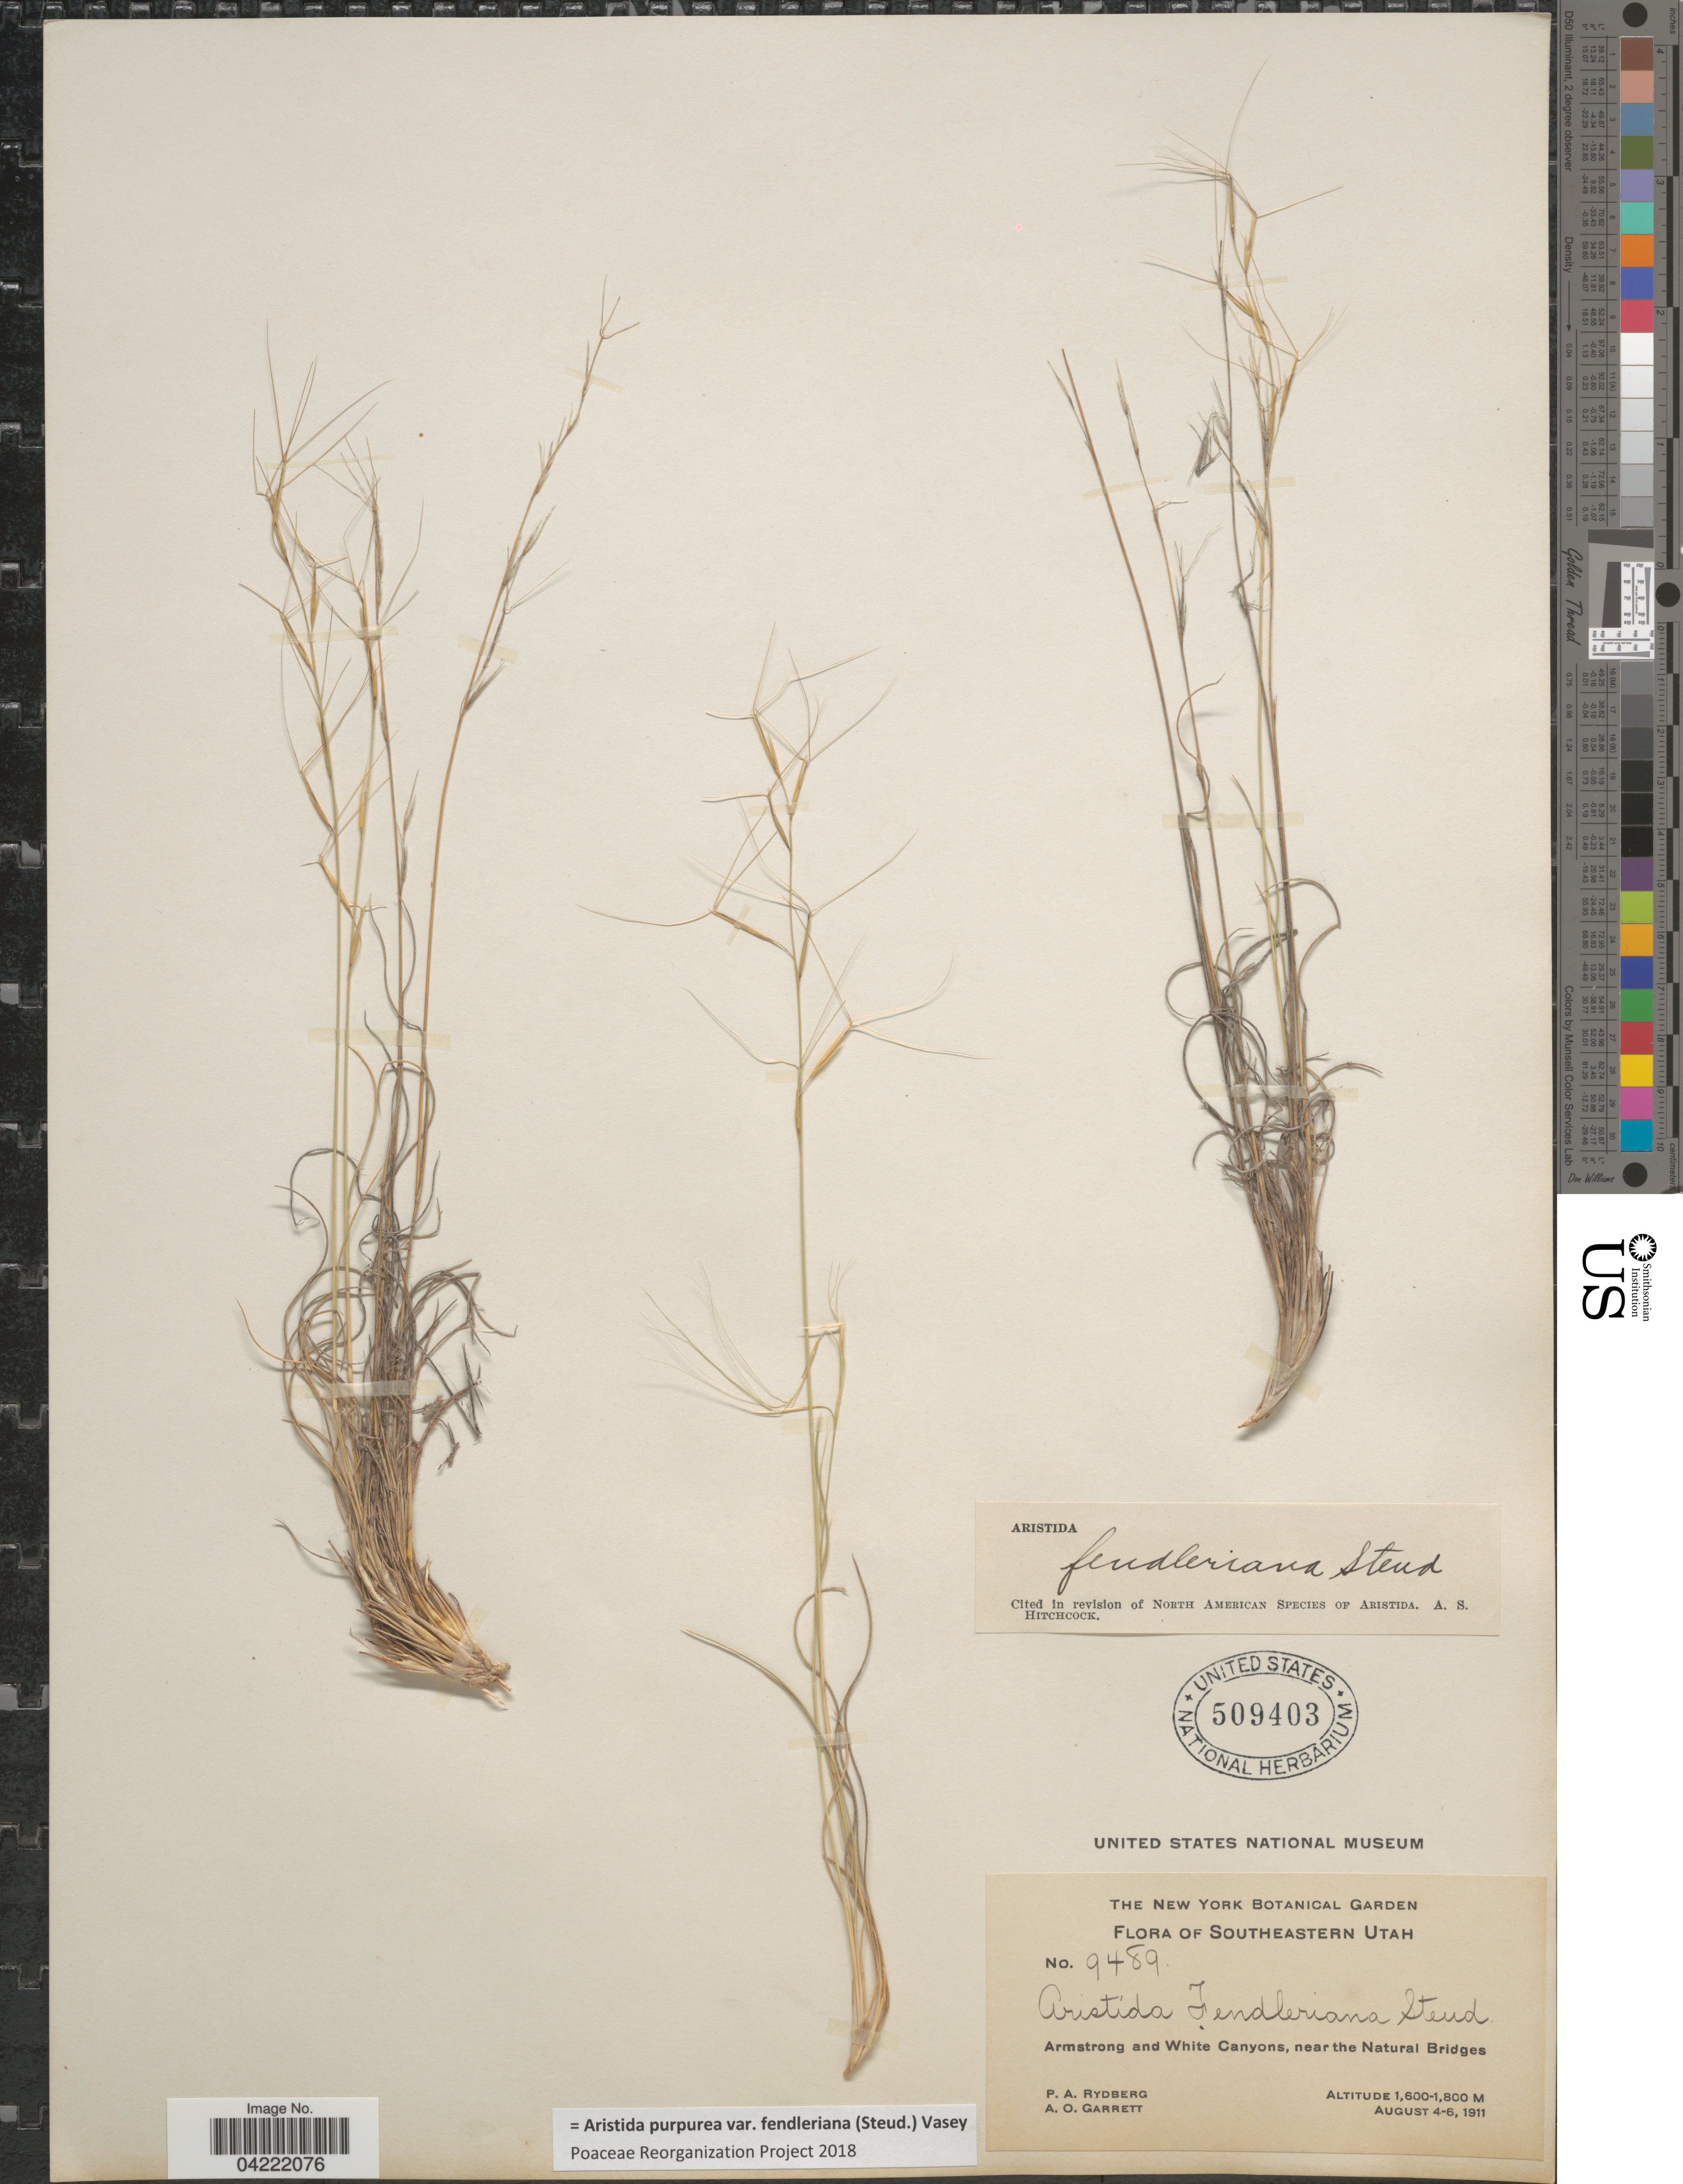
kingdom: Plantae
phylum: Tracheophyta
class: Liliopsida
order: Poales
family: Poaceae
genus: Aristida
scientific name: Aristida purpurea var. fendleriana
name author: (Steud.) Vasey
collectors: P. A. Rydberg & A. O. Garrett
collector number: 9489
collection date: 1911-08-04/1911-08-06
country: United States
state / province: Utah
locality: Southeastern Utah. Armstrong and White Canyons, near the Natural Bridges.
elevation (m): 1600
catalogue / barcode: US 509403